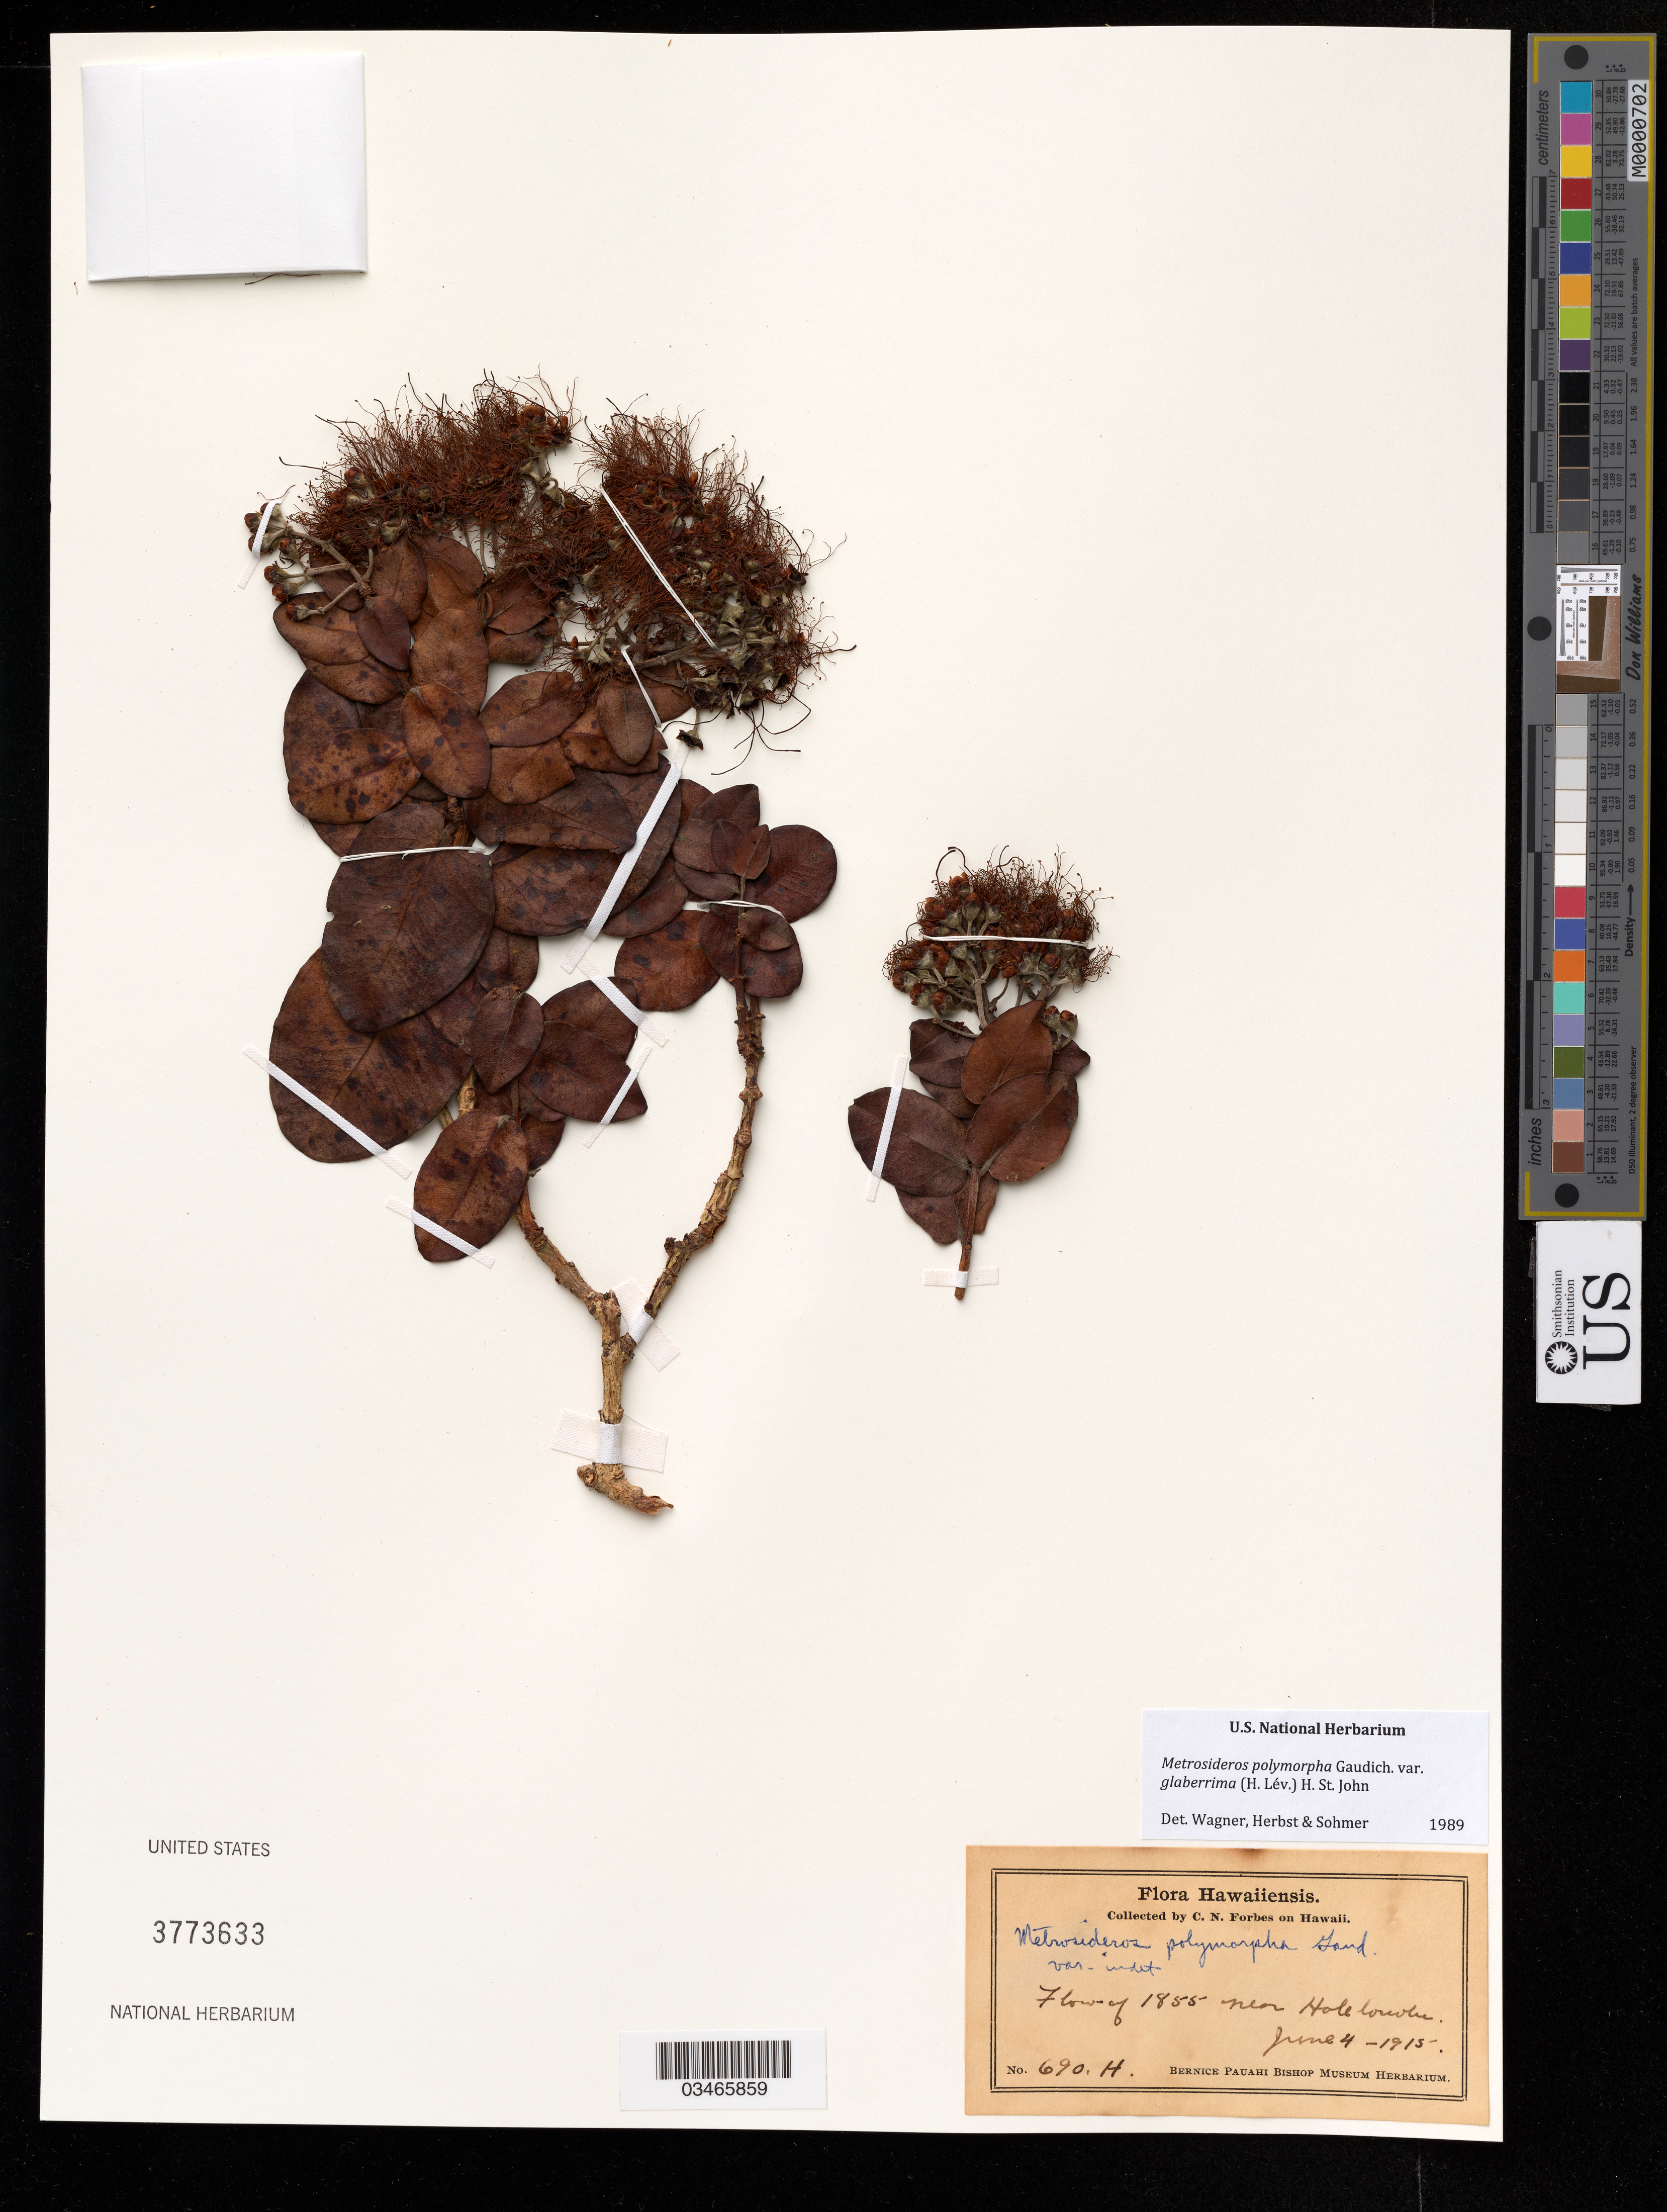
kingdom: Plantae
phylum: Tracheophyta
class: Magnoliopsida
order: Myrtales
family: Myrtaceae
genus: Metrosideros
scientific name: Metrosideros polymorpha var. glaberrima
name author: (H. Lév.) H. St. John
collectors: C. N. Forbes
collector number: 690H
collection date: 1915-06-04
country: United States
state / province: Hawaii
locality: Near Hole lonohe*.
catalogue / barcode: US 3773633